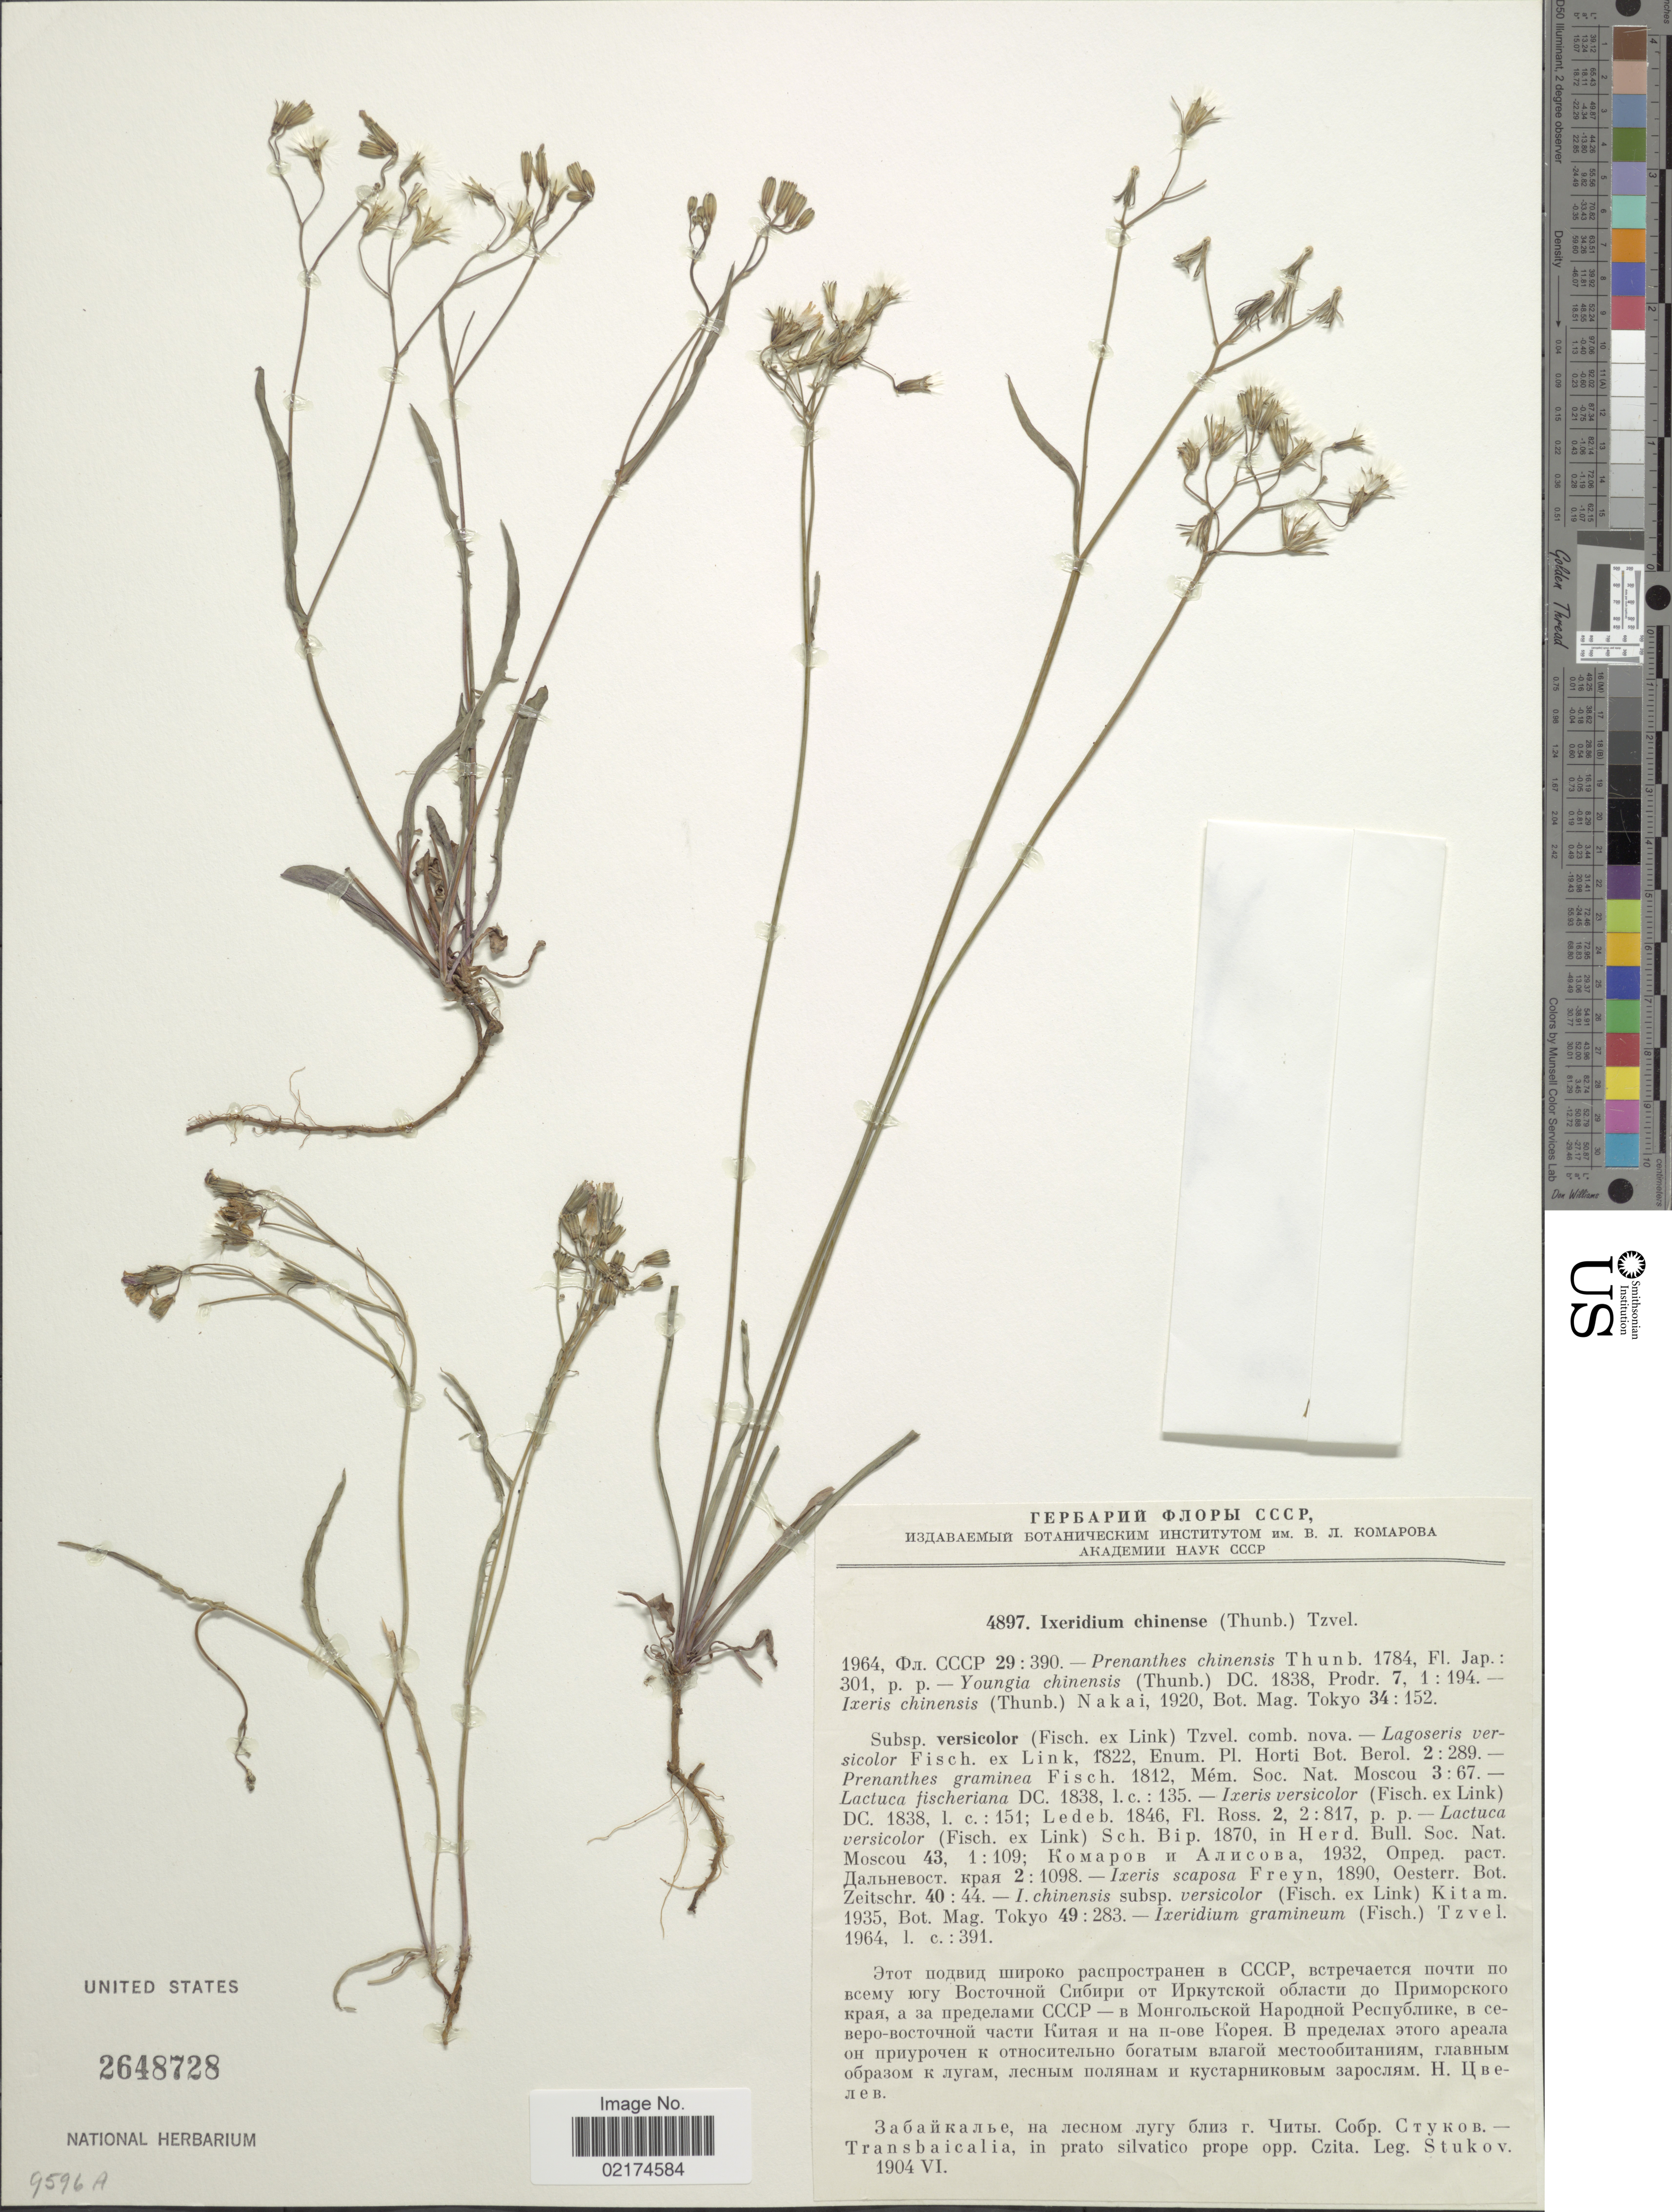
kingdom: Plantae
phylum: Tracheophyta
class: Magnoliopsida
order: Asterales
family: Asteraceae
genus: Ixeris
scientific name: Ixeris chinensis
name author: (Thunb.) Nakai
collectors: G. Stukov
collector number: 4897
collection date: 1904-06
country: Russian Federation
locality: Transbaicalia, in prato silvatico prope opp. Czita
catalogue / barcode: US 2648728